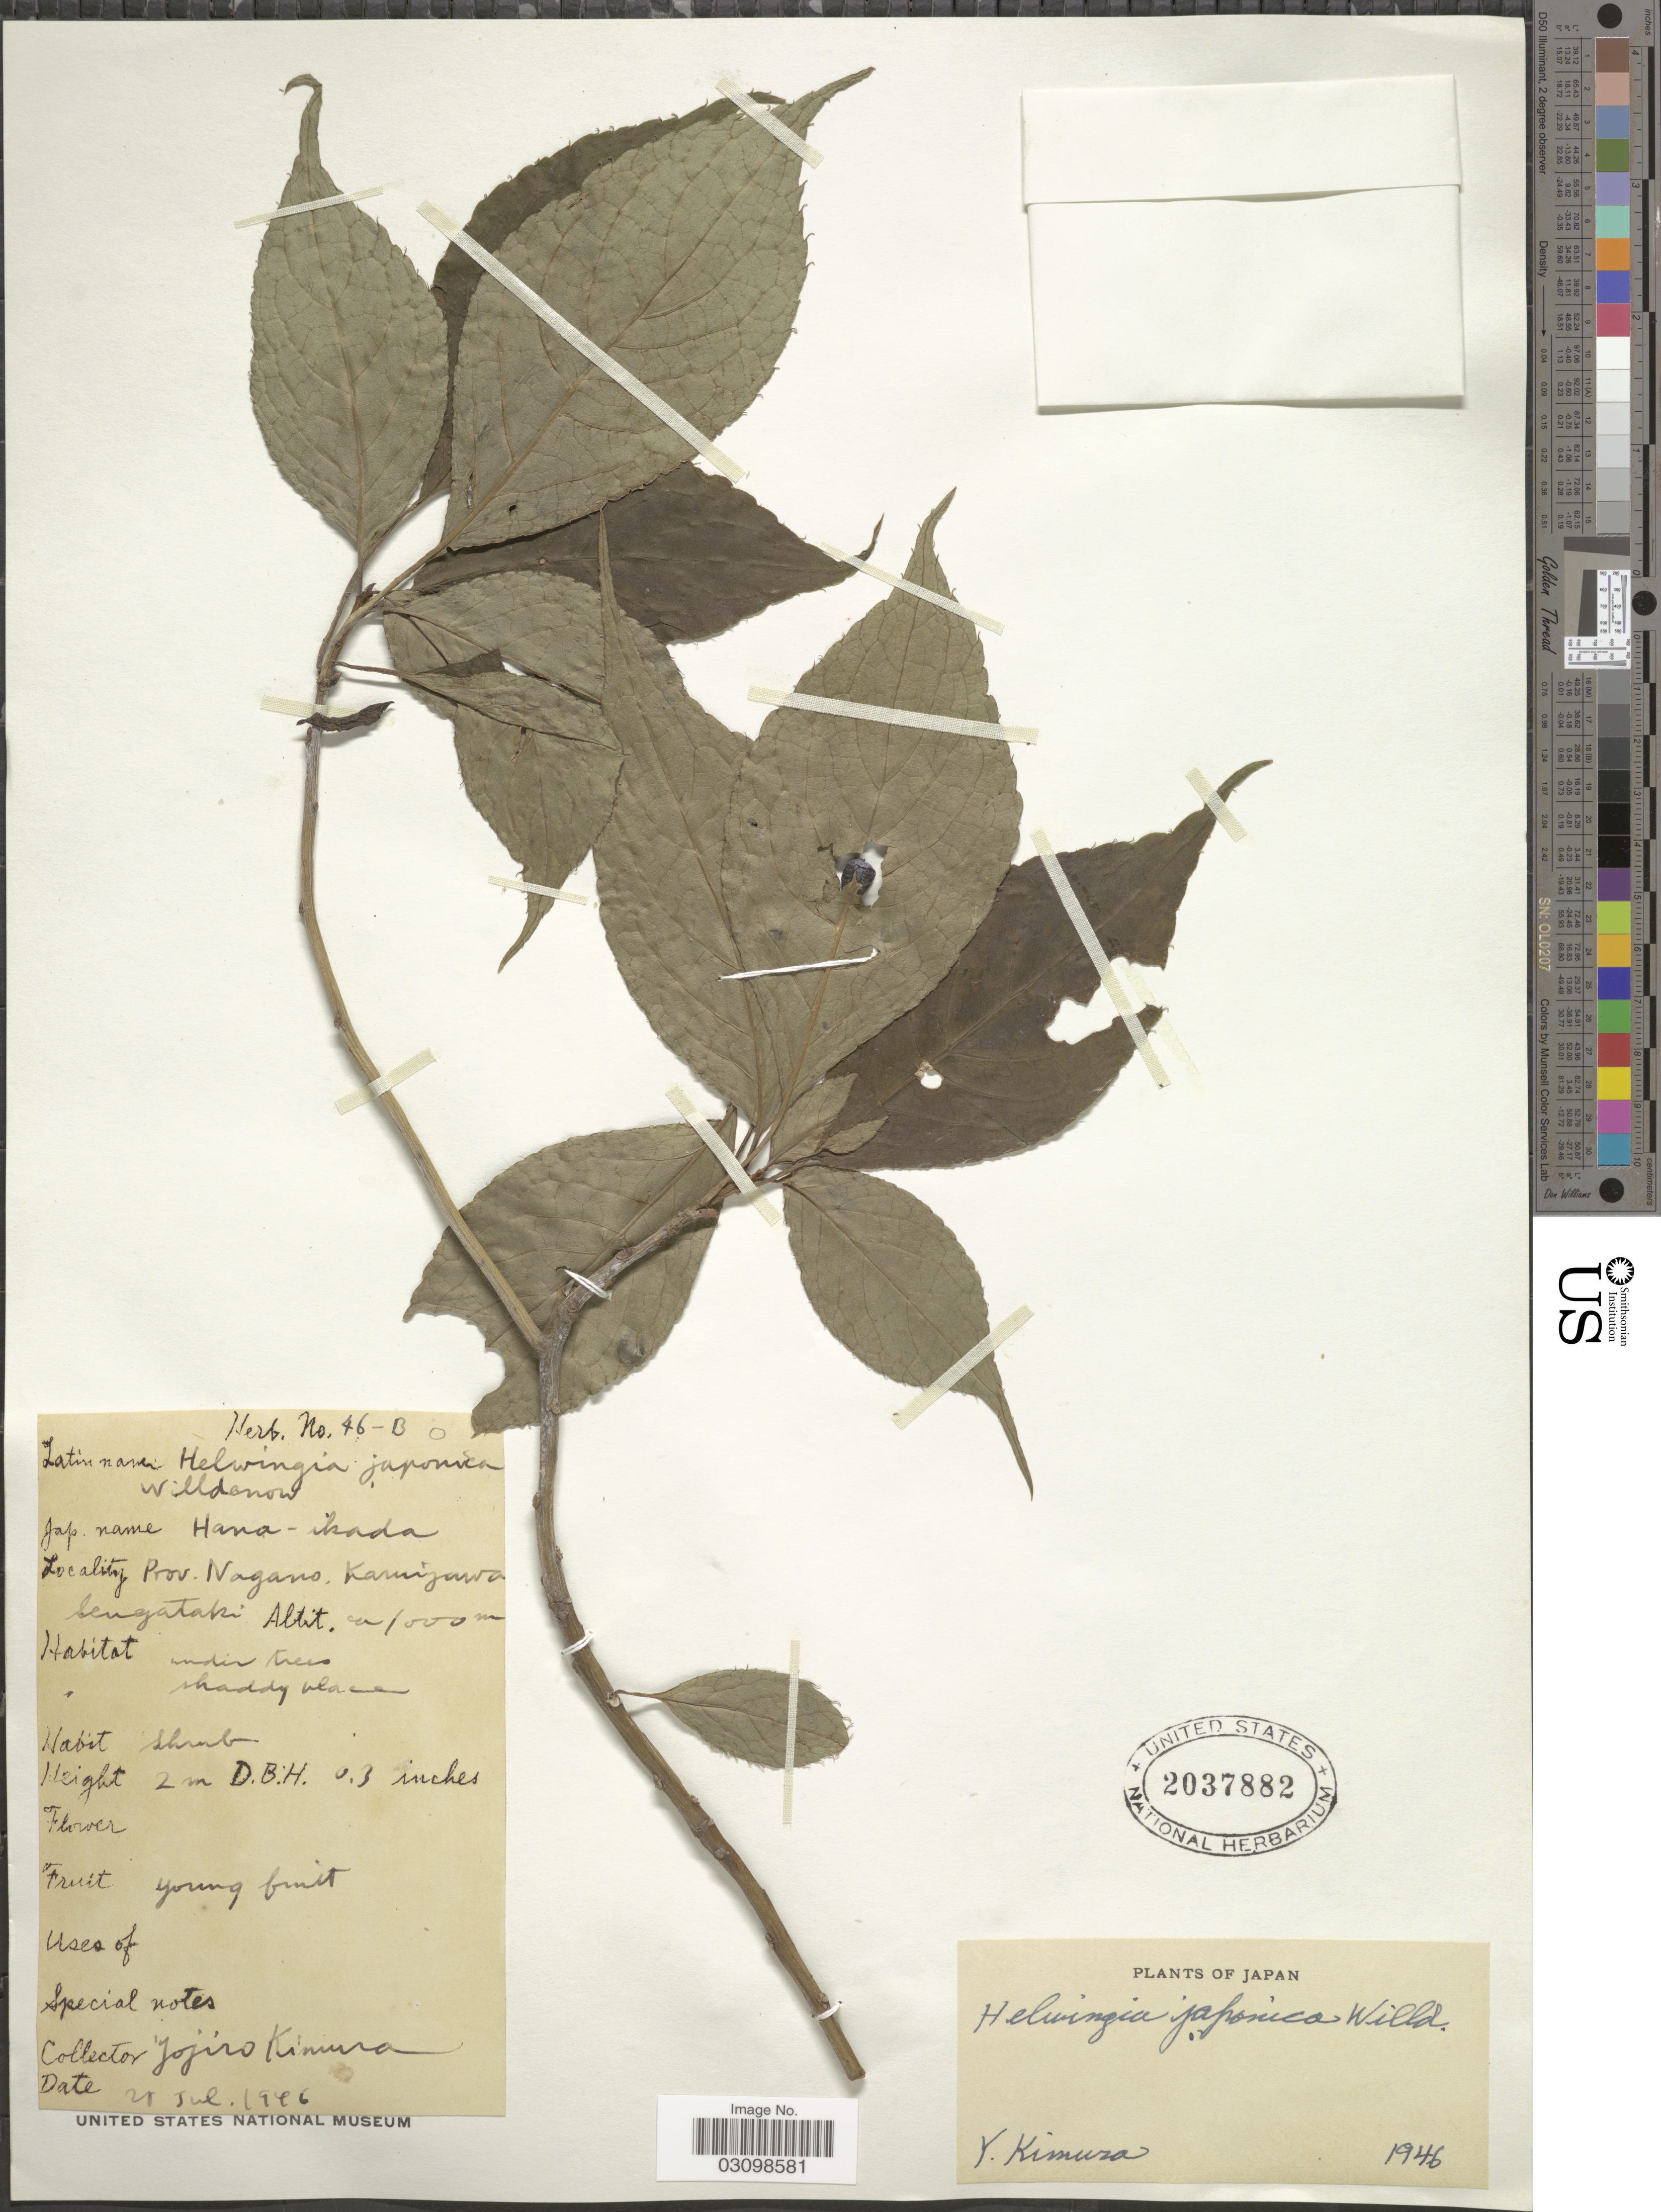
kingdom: Plantae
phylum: Tracheophyta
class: Magnoliopsida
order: Aquifoliales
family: Helwingiaceae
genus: Helwingia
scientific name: Helwingia japonica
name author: (Thunb.) Dietr.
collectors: Y. Kimura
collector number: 46-B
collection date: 1946-07-20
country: Japan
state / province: Nagano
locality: Prov. Nagano, Kamigawa, Sengataki.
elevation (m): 1000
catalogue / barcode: US 2037882